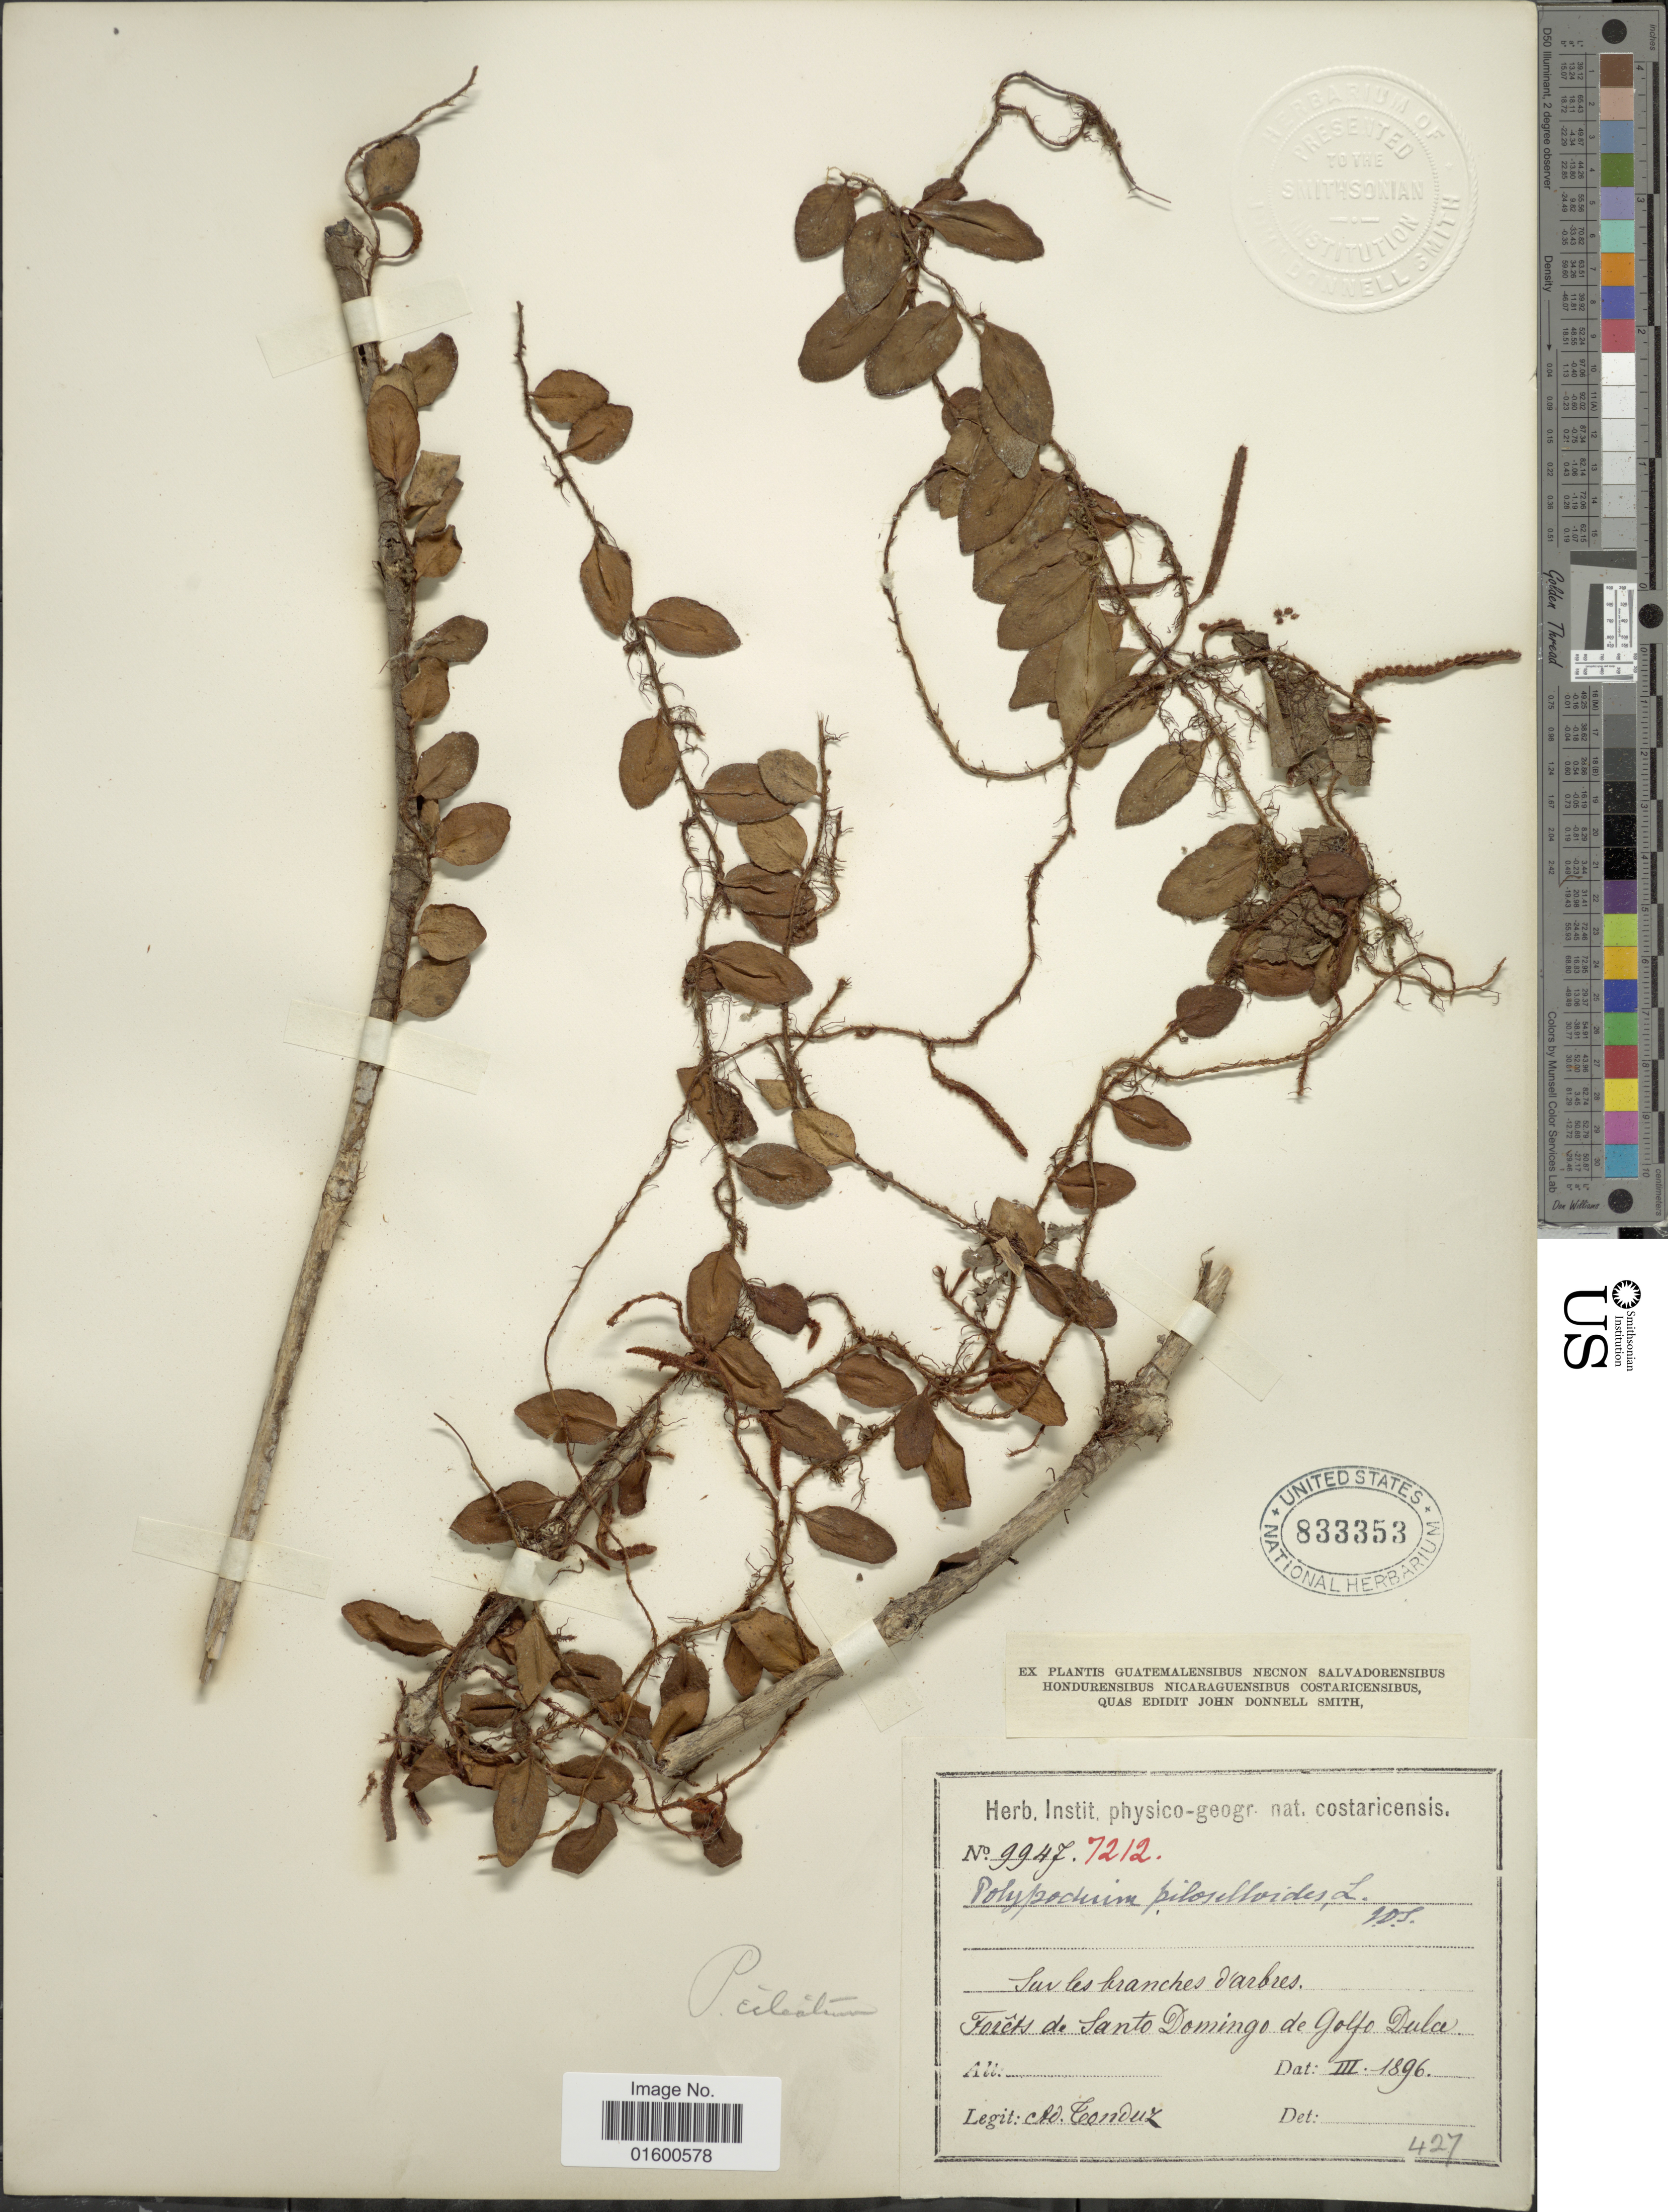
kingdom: Plantae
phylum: Tracheophyta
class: Polypodiopsida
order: Polypodiales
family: Polypodiaceae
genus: Microgramma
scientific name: Microgramma reptans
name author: (Cav.) A.R. Sm.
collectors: A. Tonduz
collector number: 9947/7212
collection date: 1896-03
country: Costa Rica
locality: Forets de Santo Domingo de Golfo Dulce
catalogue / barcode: US 833353